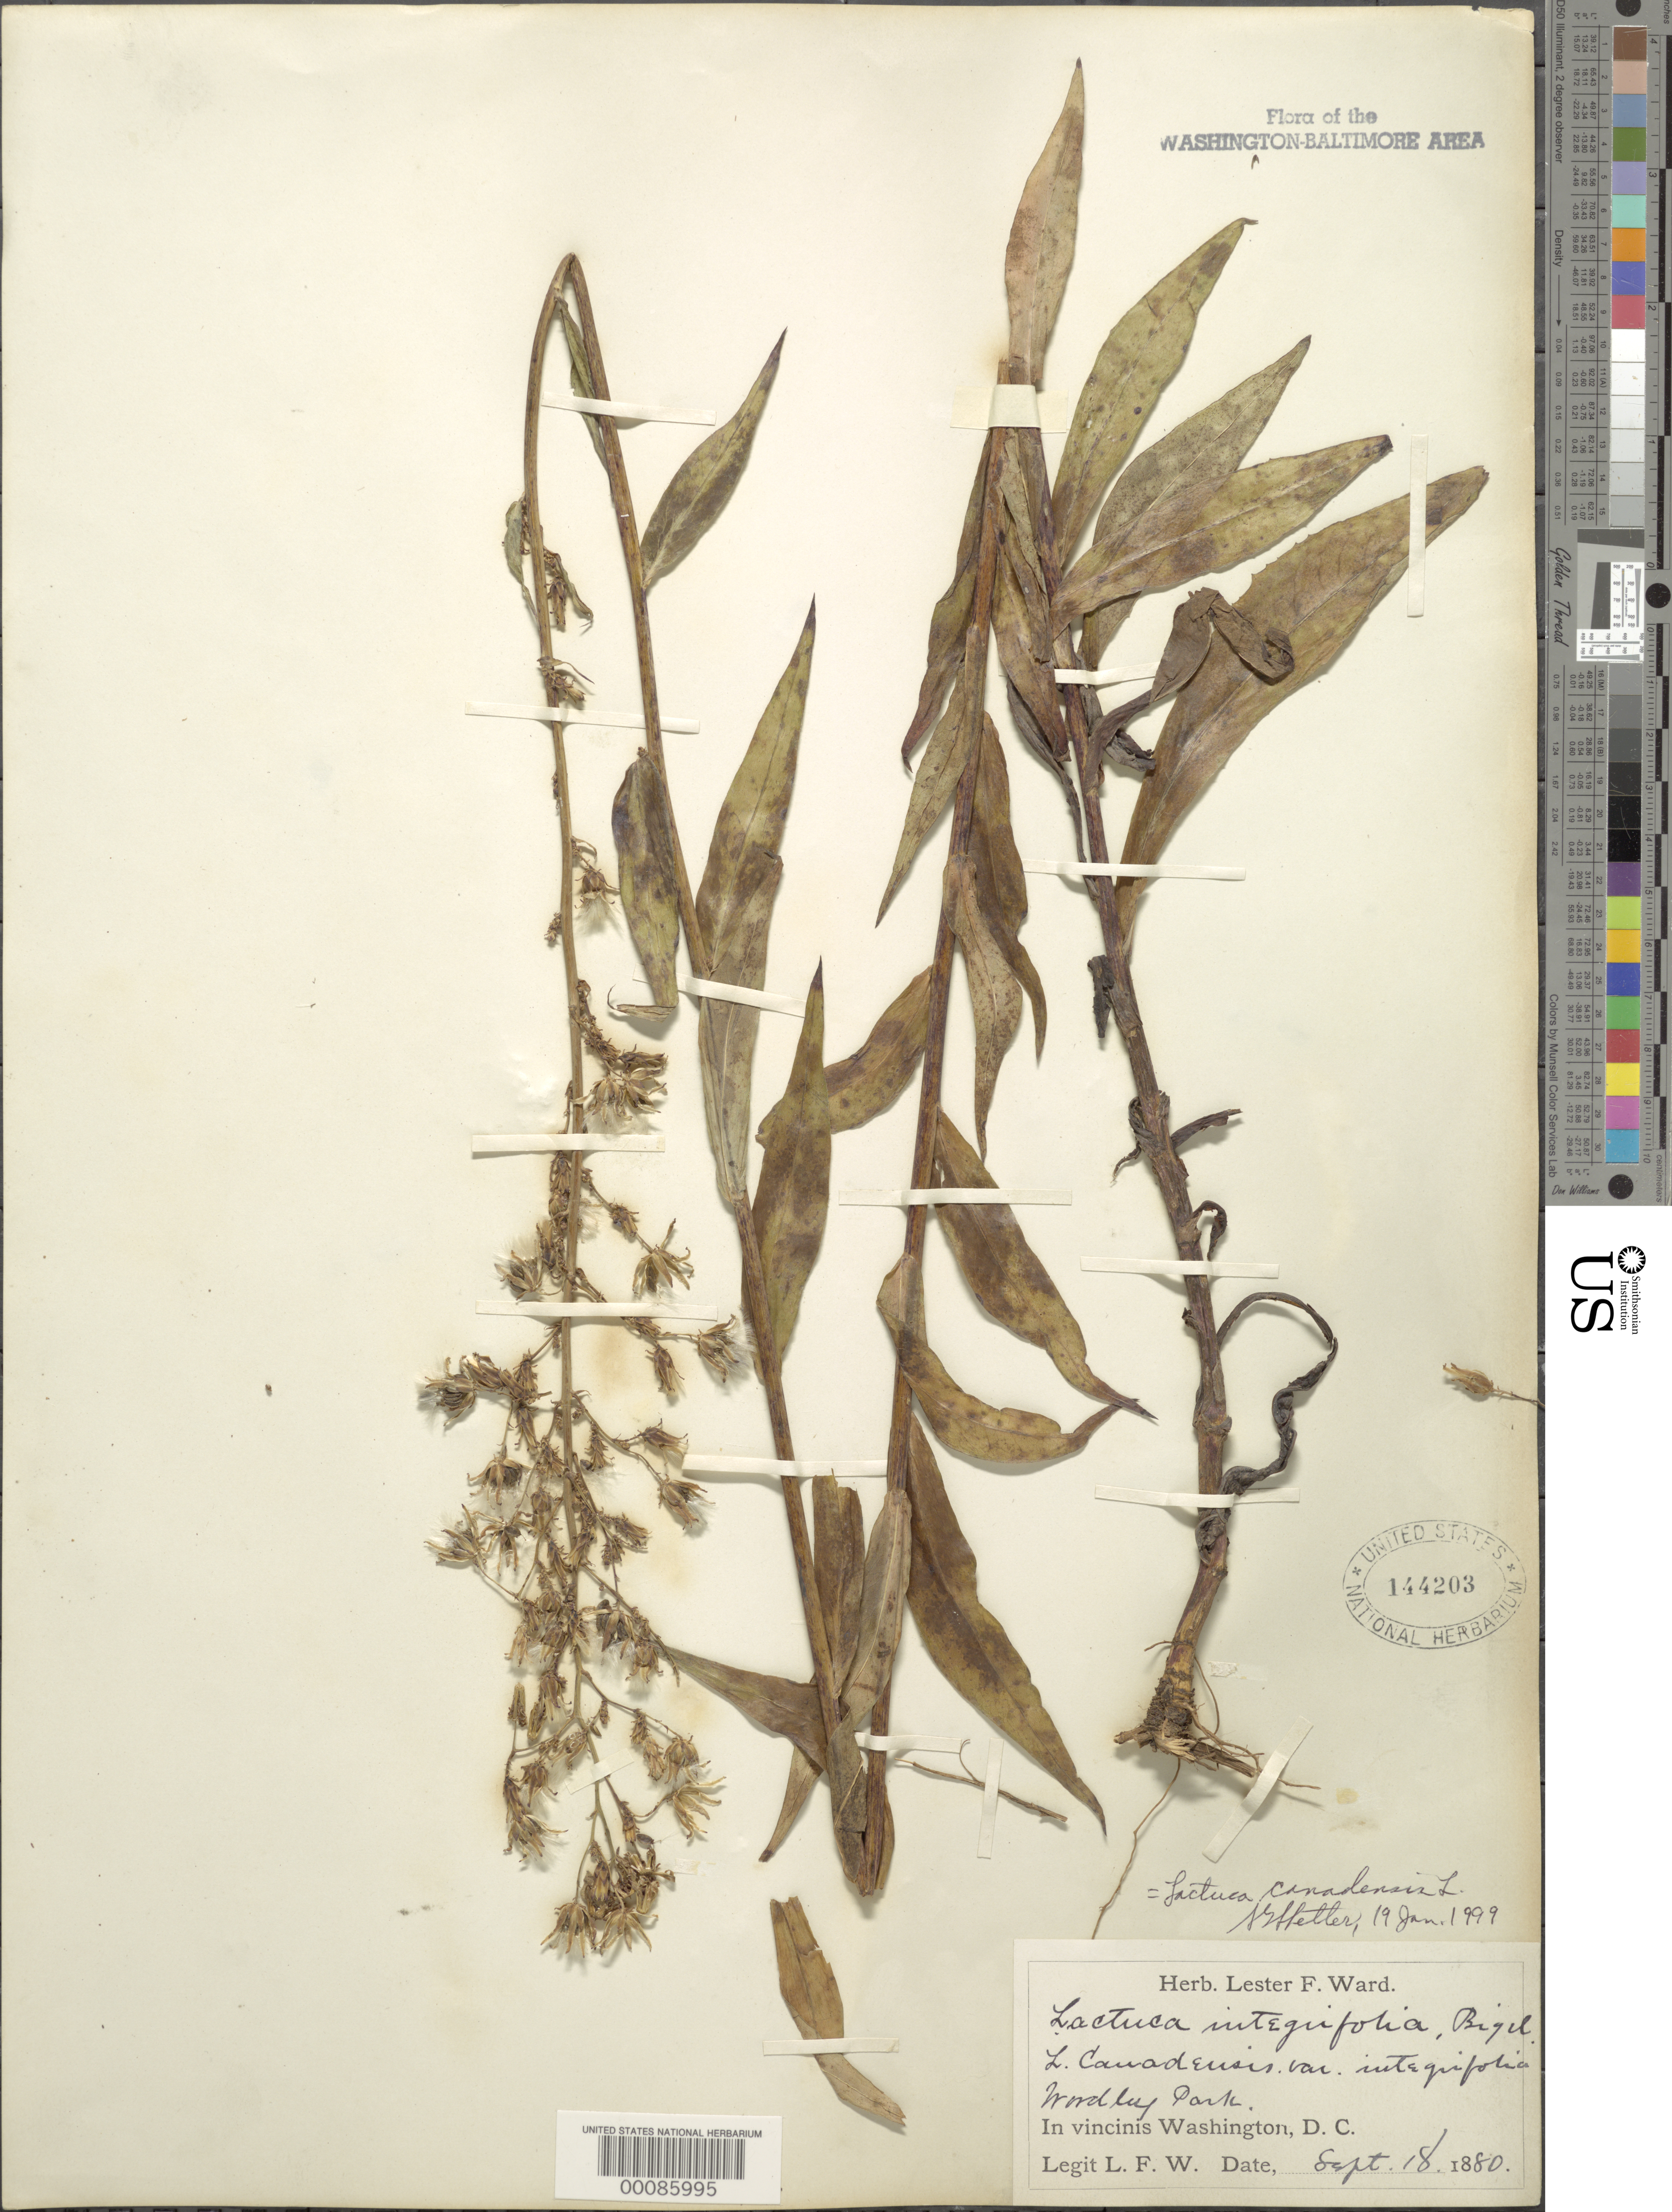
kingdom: Plantae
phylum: Tracheophyta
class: Magnoliopsida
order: Asterales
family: Asteraceae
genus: Lactuca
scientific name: Lactuca canadensis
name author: L.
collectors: L. F. Ward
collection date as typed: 18 Sep 1880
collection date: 1880-09-18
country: United States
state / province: District of Columbia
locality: Woodley Park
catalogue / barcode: US 144203